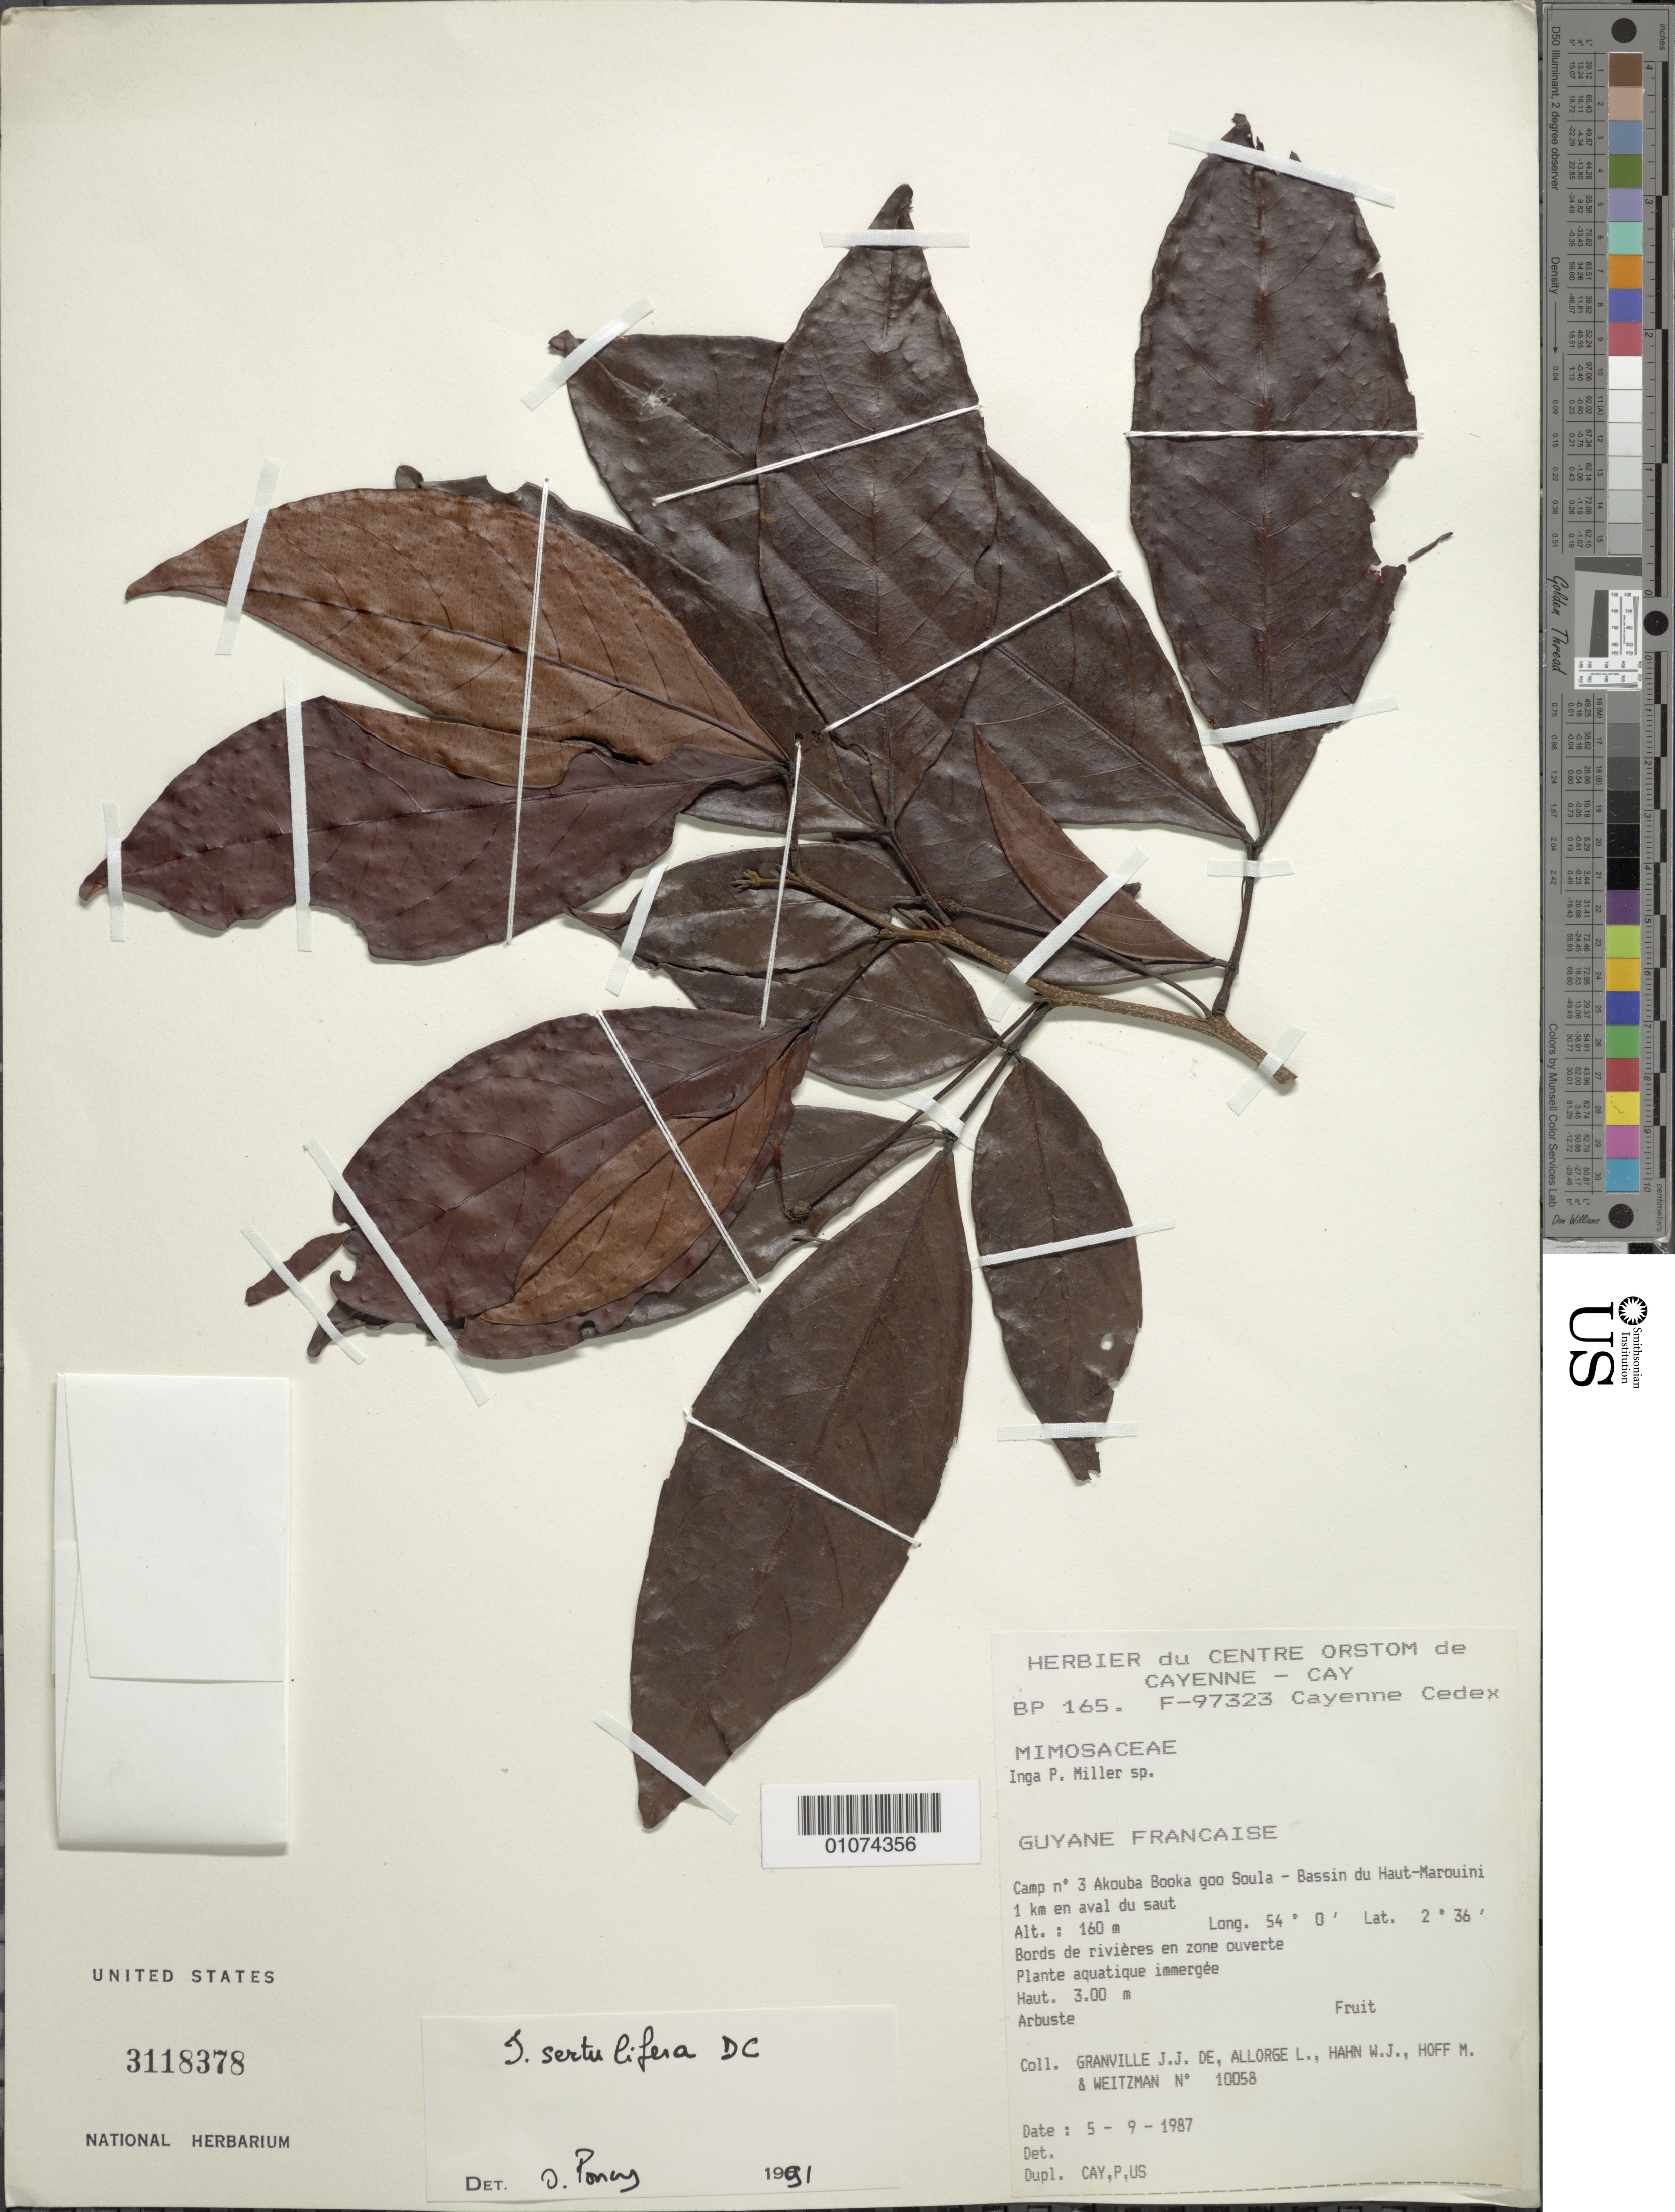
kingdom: Plantae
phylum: Tracheophyta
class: Magnoliopsida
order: Fabales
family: Fabaceae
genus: Inga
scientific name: Inga sertulifera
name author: DC.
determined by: Poncy, O.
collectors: J.-J. de Granville, L. Allorge, W. J. Hahn, M. Hoff & A. L. Weitzman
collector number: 10058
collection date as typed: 5-Sep-87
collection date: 1987-09-05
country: French Guiana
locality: Akouba Booka goo Soula, Camp #3, Bassin du Haut Marouini, 1 km en aval du saut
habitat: Bords de rivieres en zone ouverte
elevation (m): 160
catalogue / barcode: US 3118378